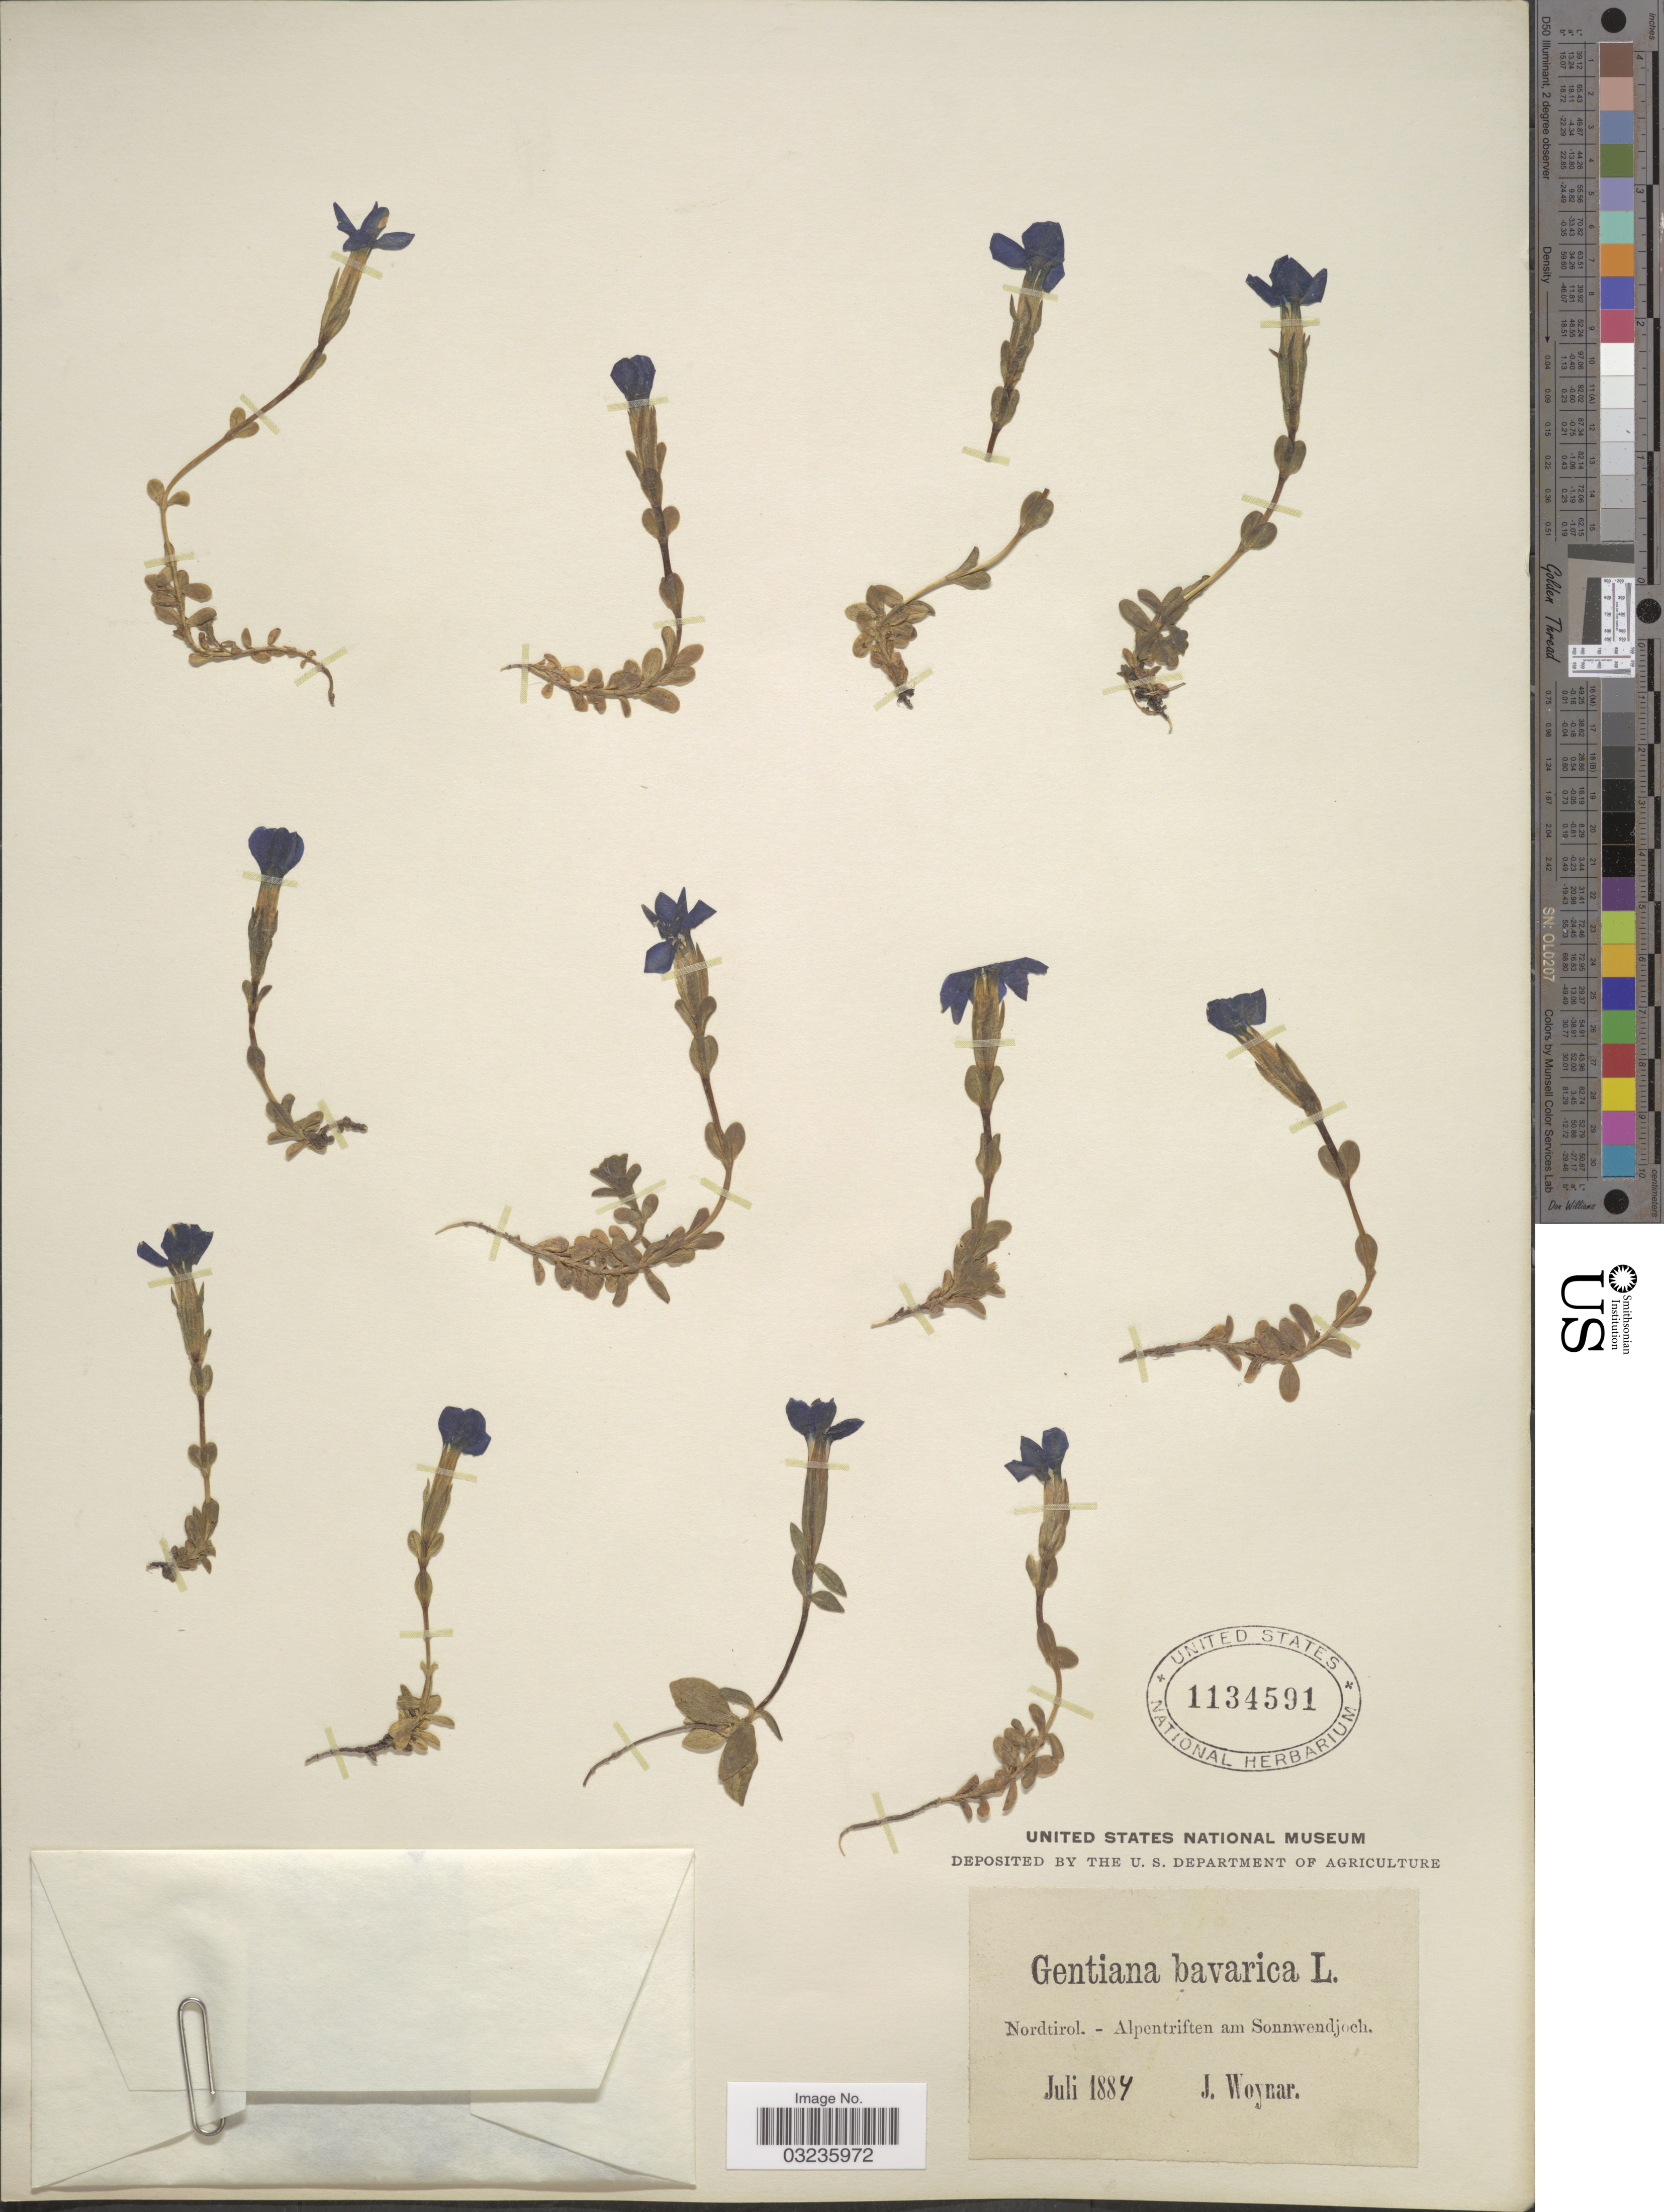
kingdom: Plantae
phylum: Tracheophyta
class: Magnoliopsida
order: Gentianales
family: Gentianaceae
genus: Gentiana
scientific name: Gentiana bavarica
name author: L.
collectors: J. Woynar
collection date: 1884-07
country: Austria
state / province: Tirol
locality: Nordtirol. - Alpentriften am Sonnwendjoch.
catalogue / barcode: US 1134591